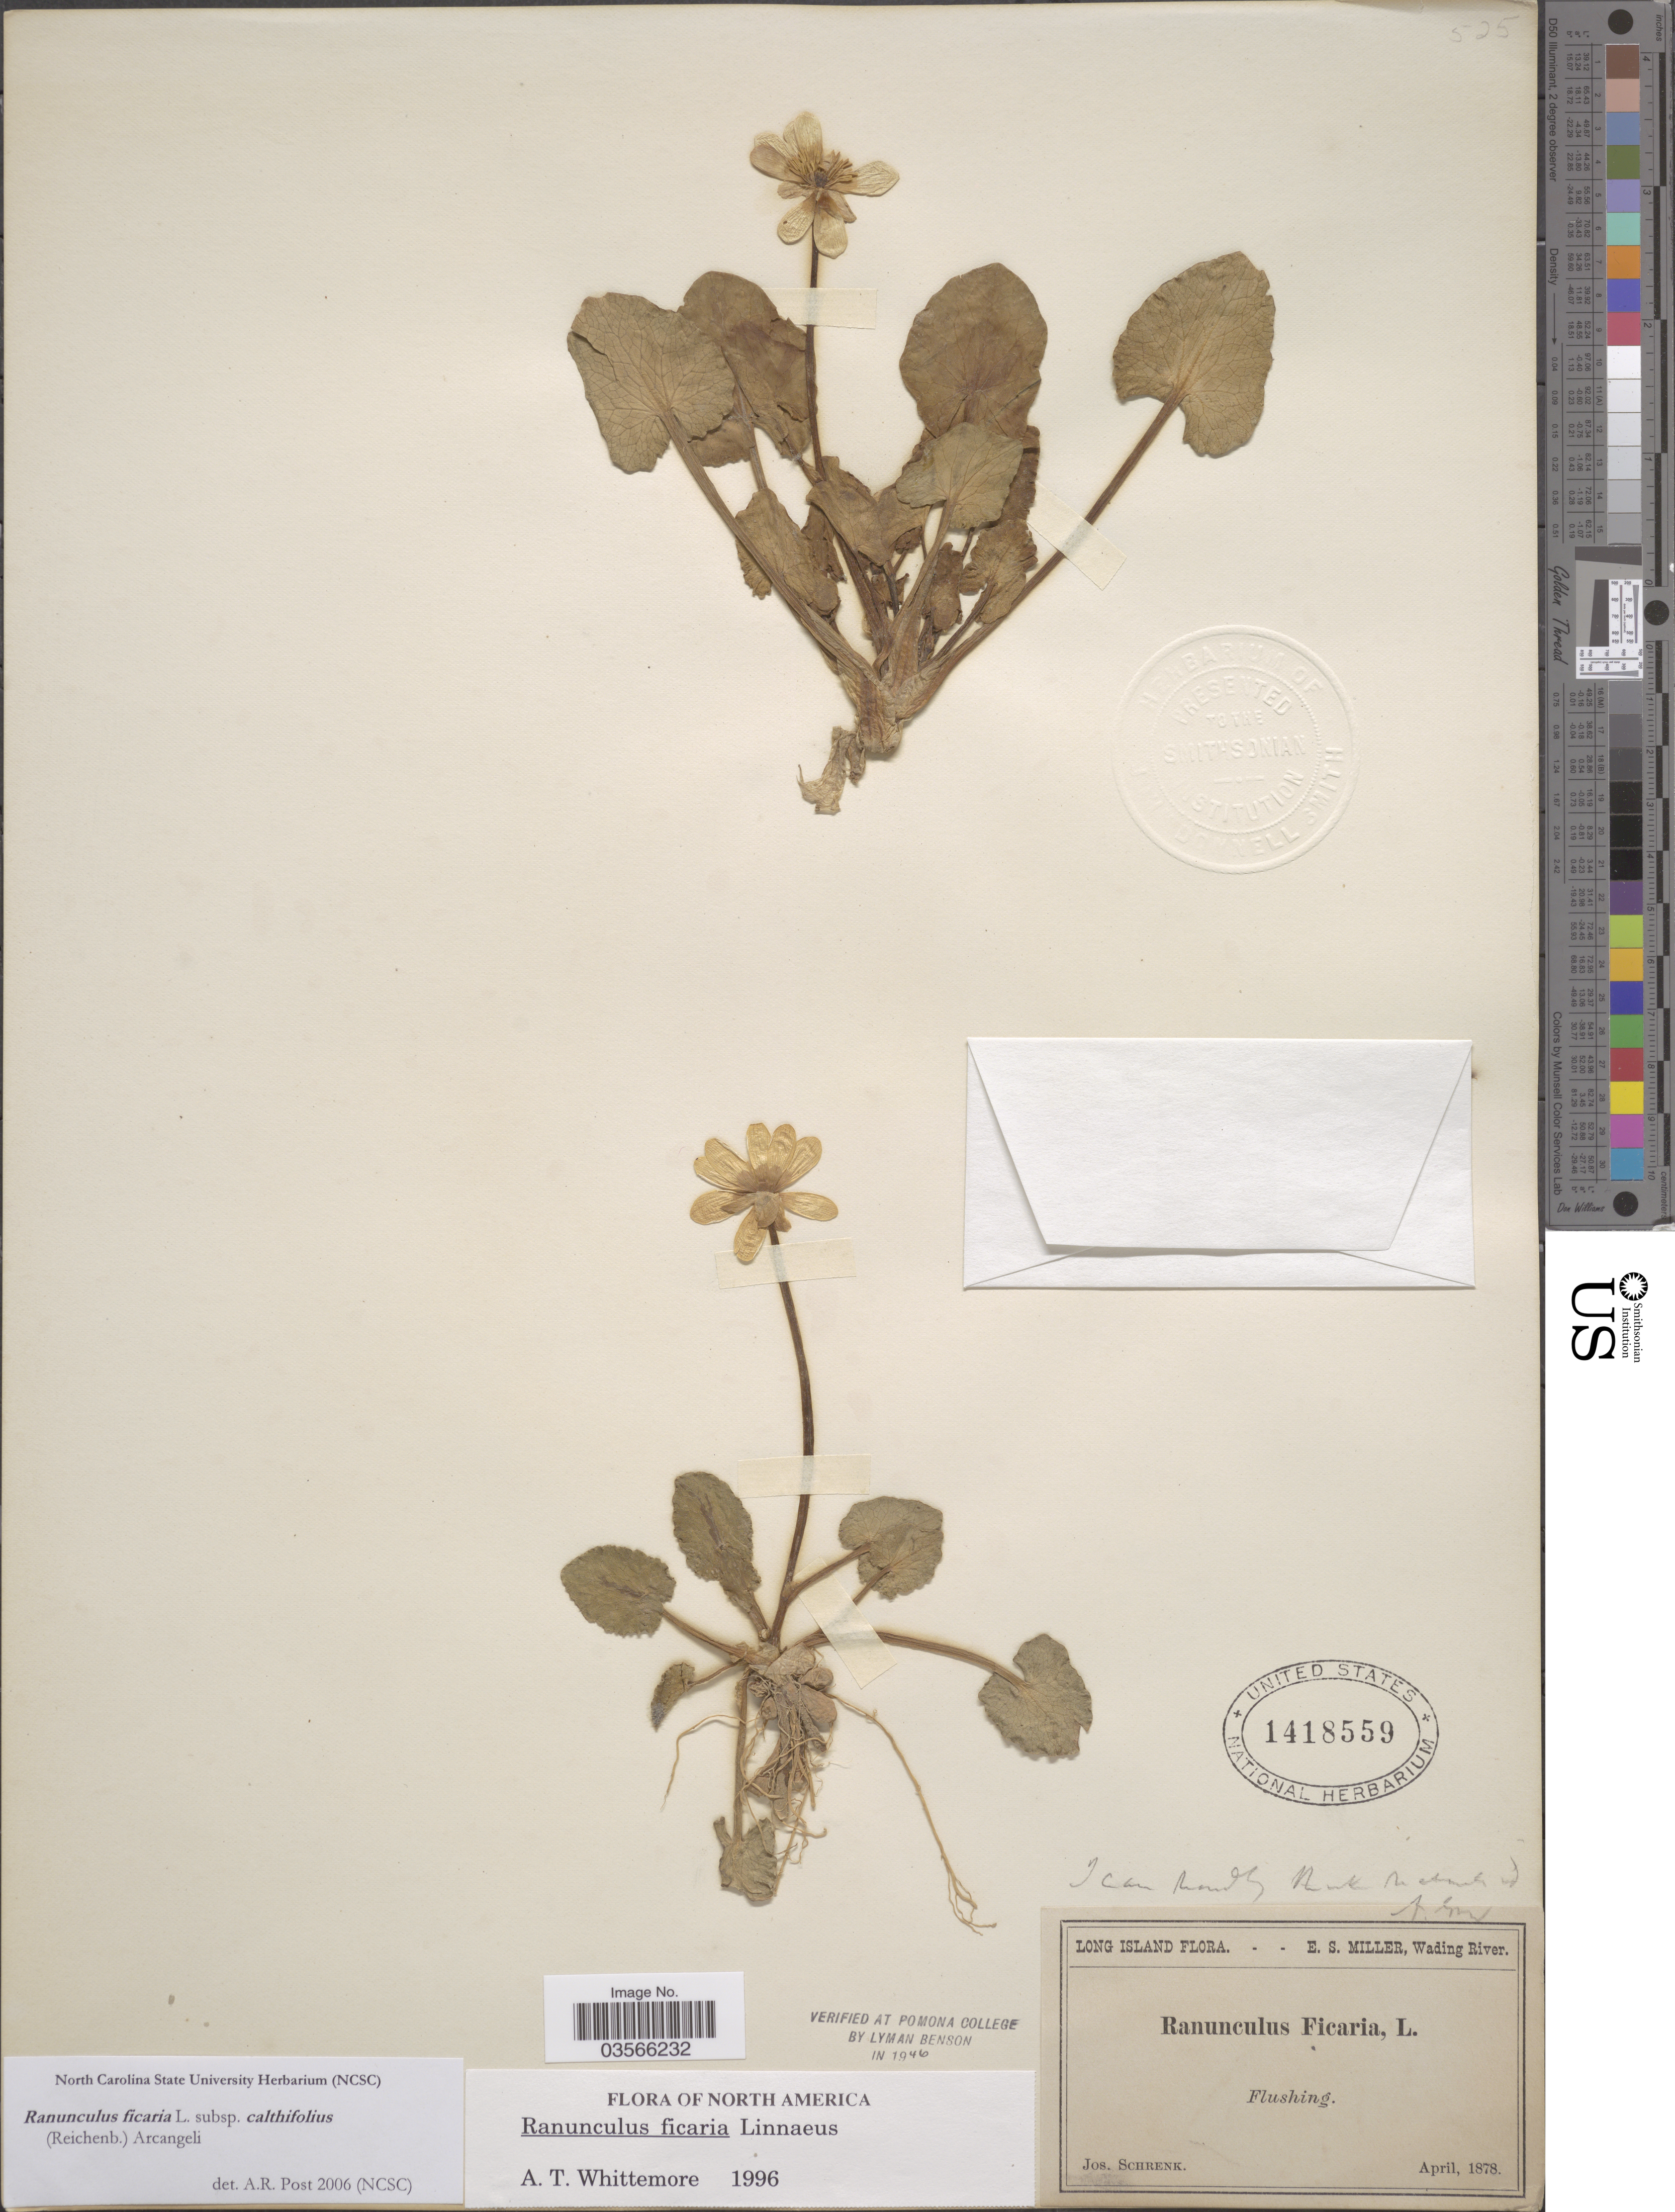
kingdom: Plantae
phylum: Tracheophyta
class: Magnoliopsida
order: Ranunculales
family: Ranunculaceae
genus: Ficaria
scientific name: Ficaria verna subsp. calthifolia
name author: (Rchb. f.) Nyman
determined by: Strong, M. T., (US), Smithsonian Institution - National Museum of Natural History (UNITED STATES)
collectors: J. Schrenk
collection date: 1878-04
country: United States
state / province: New York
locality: Long Island. Wading River. Flushing.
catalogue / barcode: US 1418559